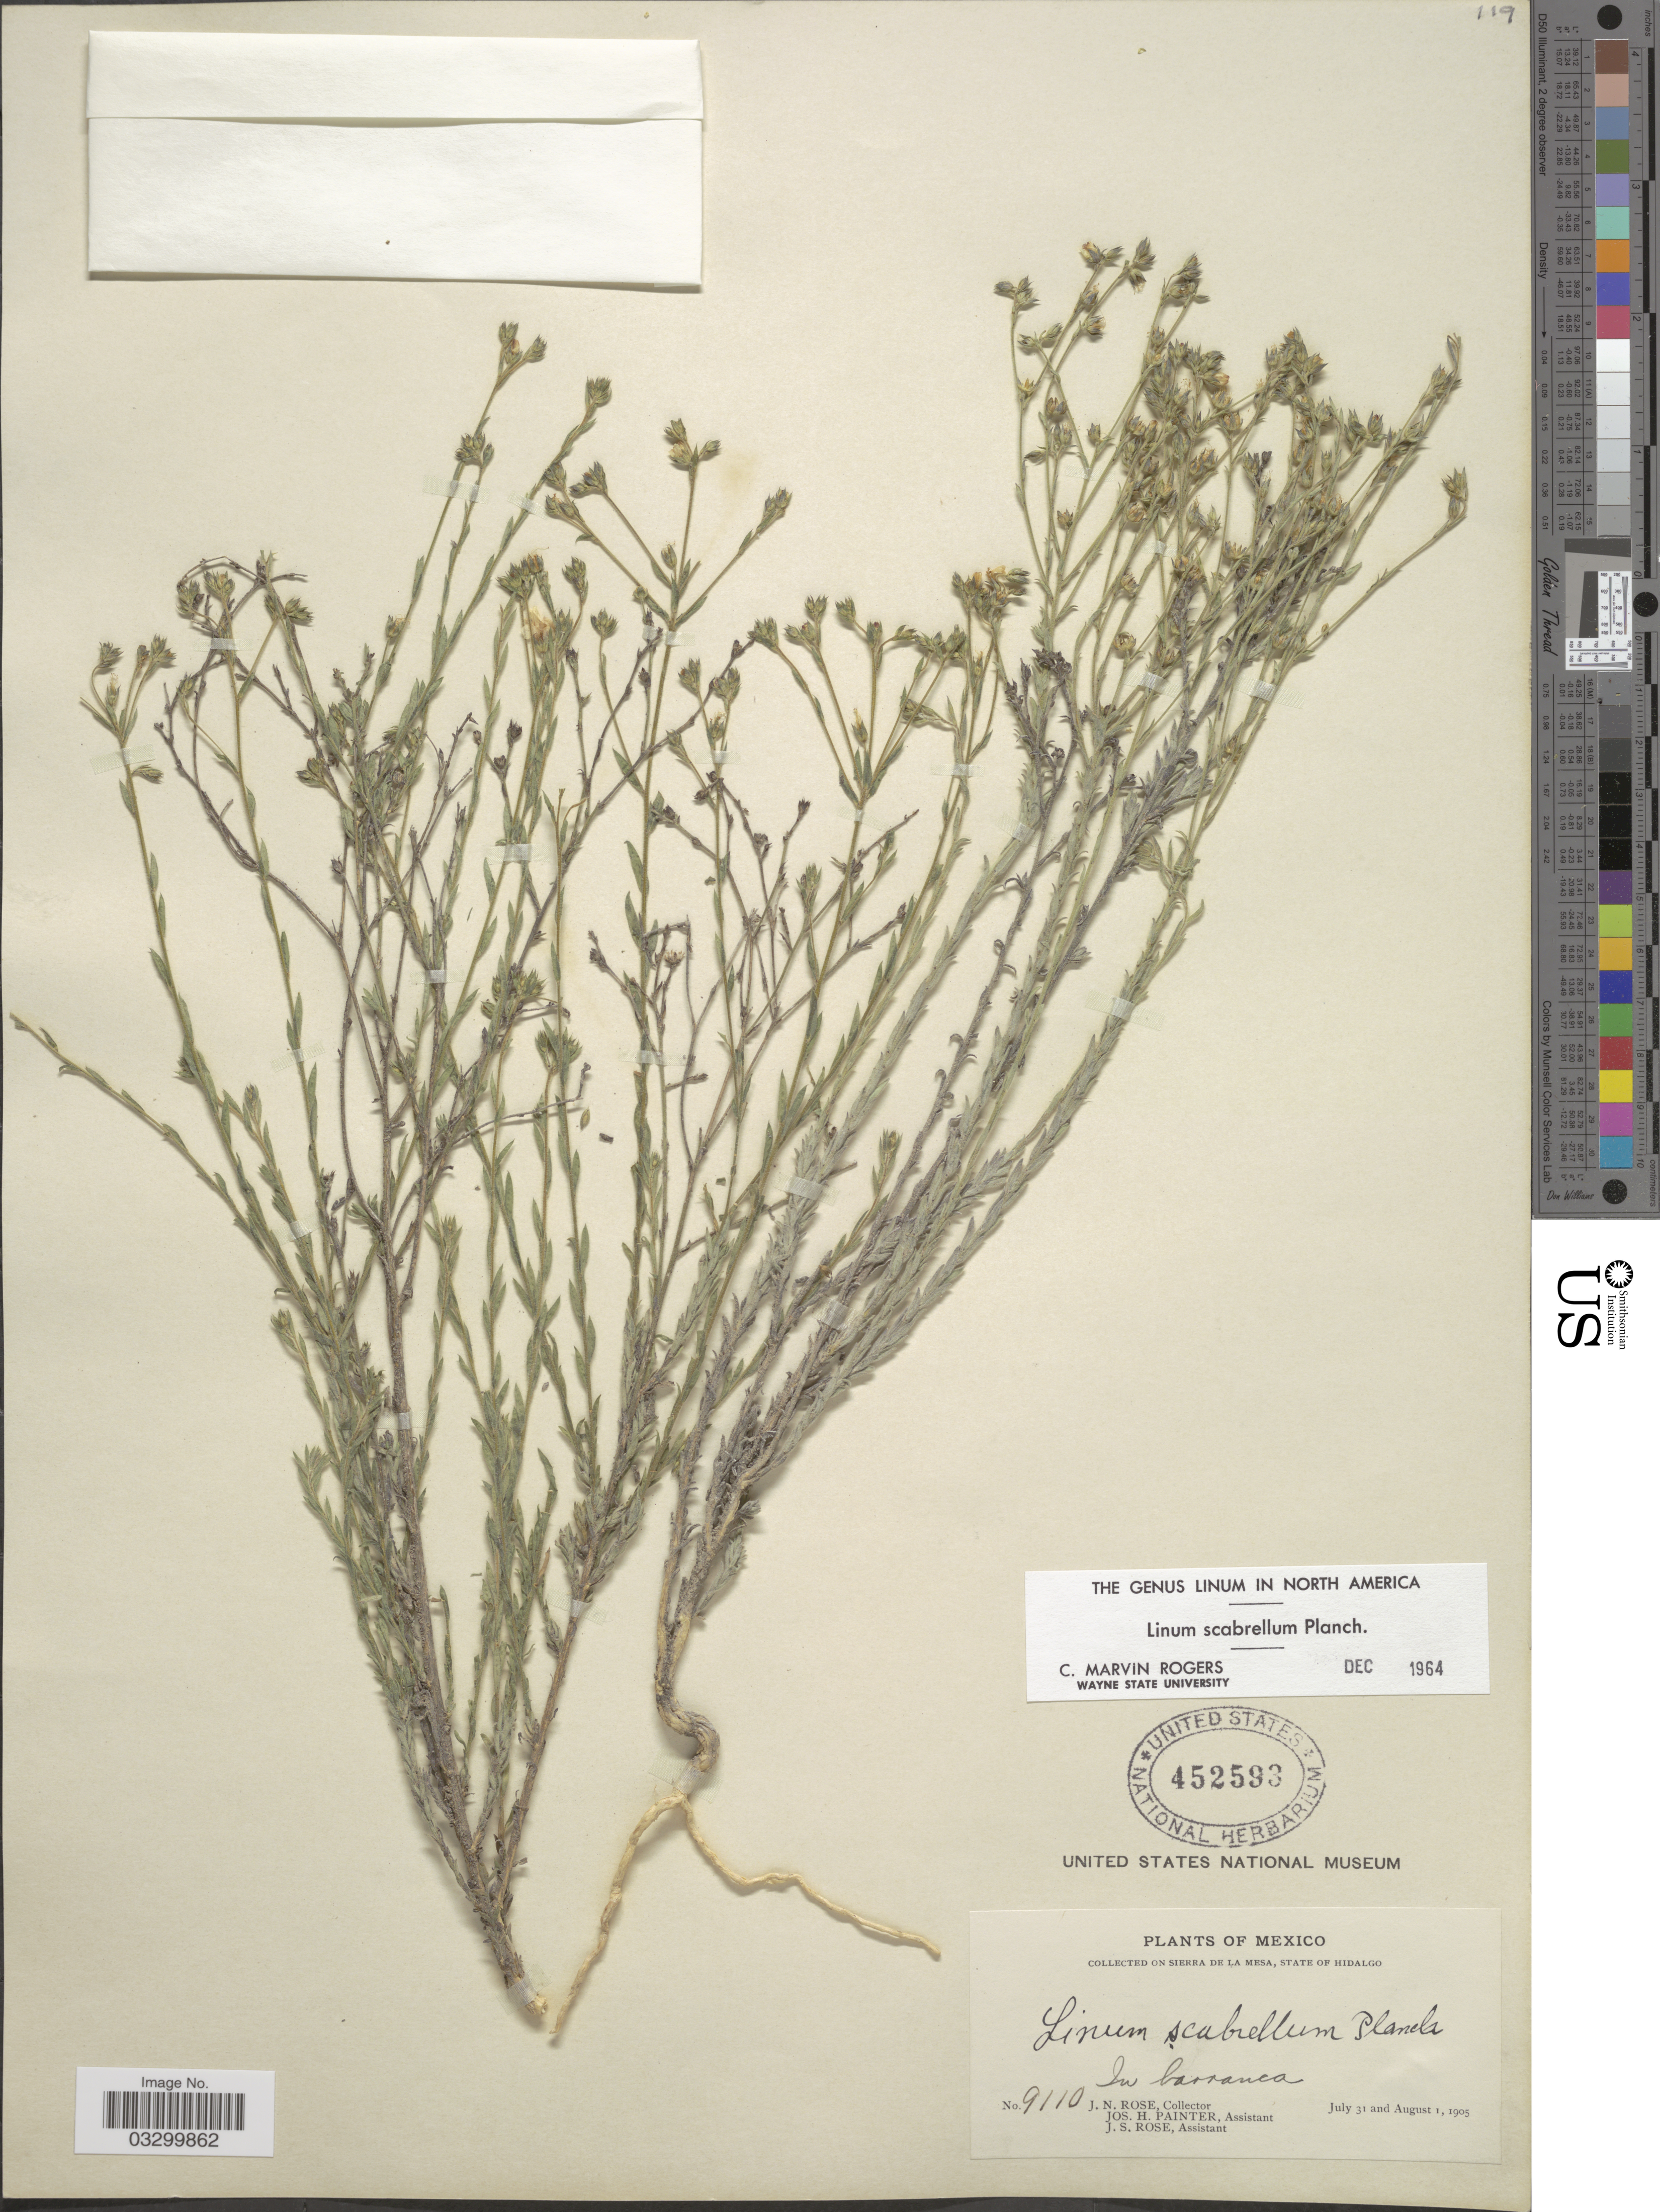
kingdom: Plantae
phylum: Tracheophyta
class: Magnoliopsida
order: Malpighiales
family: Linaceae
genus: Linum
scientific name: Linum scabrellum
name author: Planch.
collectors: J. N. Rose, J. H. Painter & J. S. Rose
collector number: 9110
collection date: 1905-07-31/1905-08-01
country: Mexico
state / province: Hidalgo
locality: On Sierra de La Mesa.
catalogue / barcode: US 452593